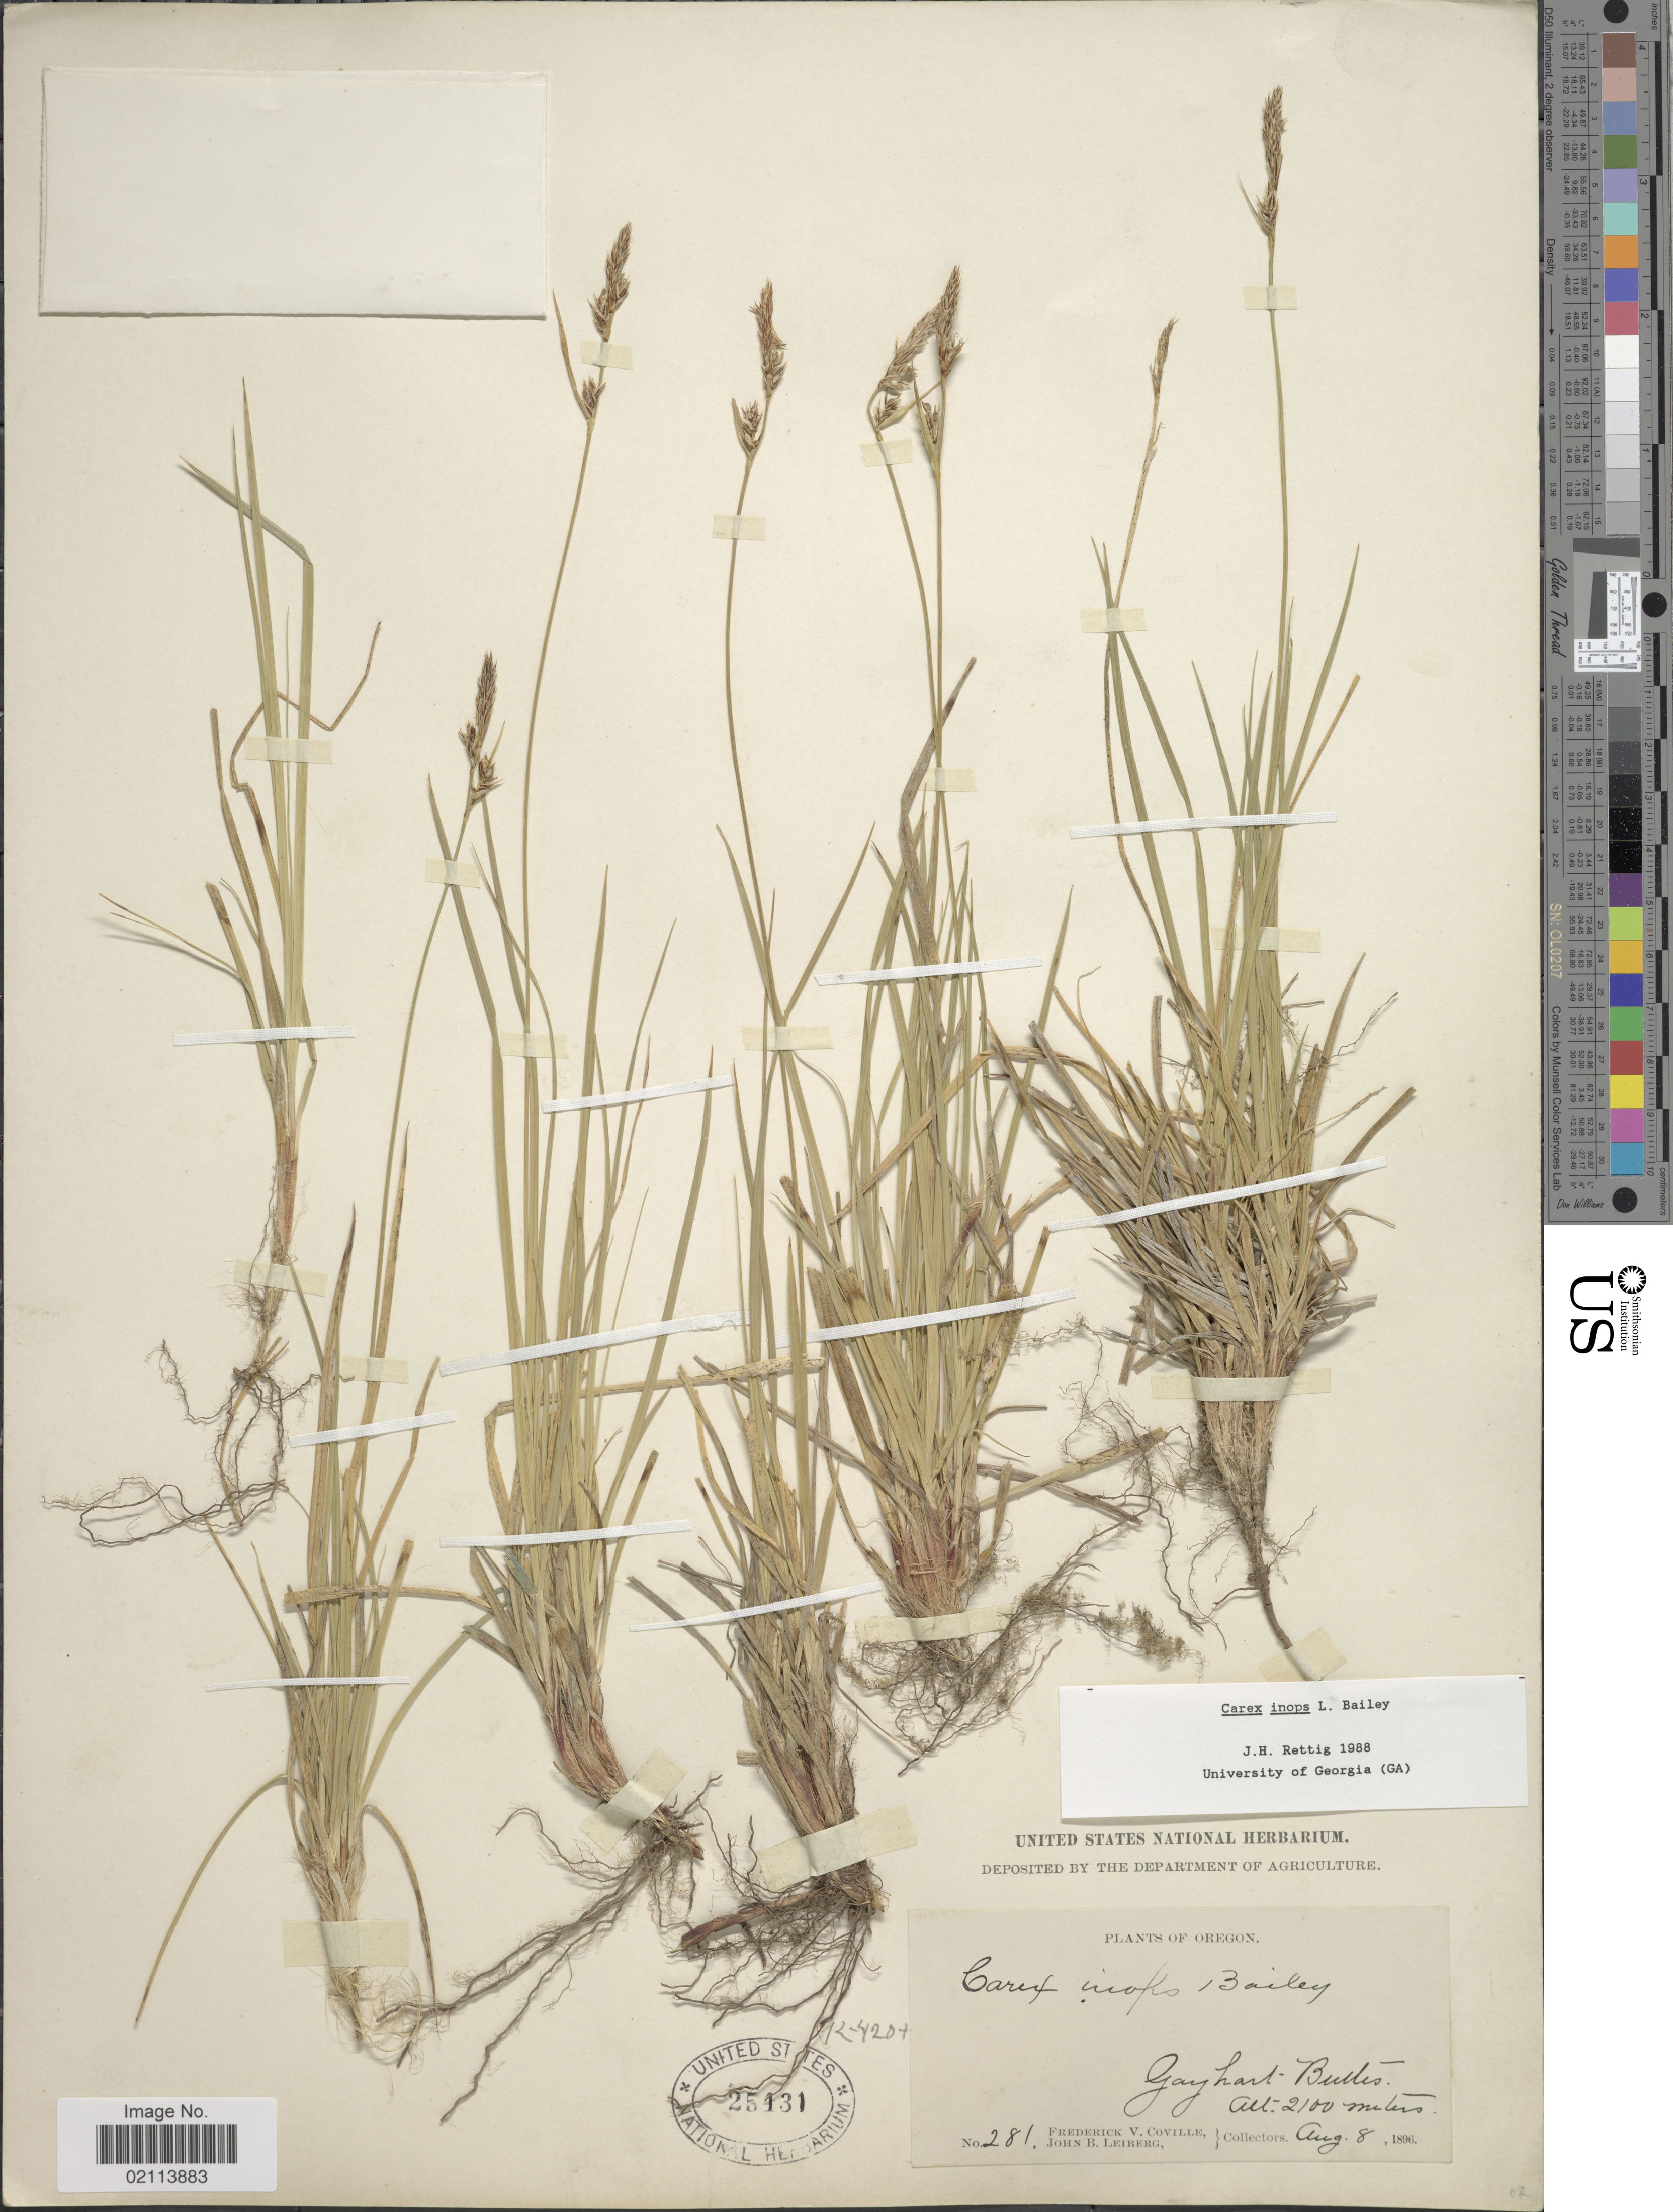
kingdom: Plantae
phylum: Tracheophyta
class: Liliopsida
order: Poales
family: Cyperaceae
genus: Carex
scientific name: Carex inops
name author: L.H. Bailey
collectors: F. V. Coville & J. B. Leiberg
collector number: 281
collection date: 1896-08-08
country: United States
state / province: Oregon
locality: Gayhart Buttes.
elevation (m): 2100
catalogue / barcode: US 25131